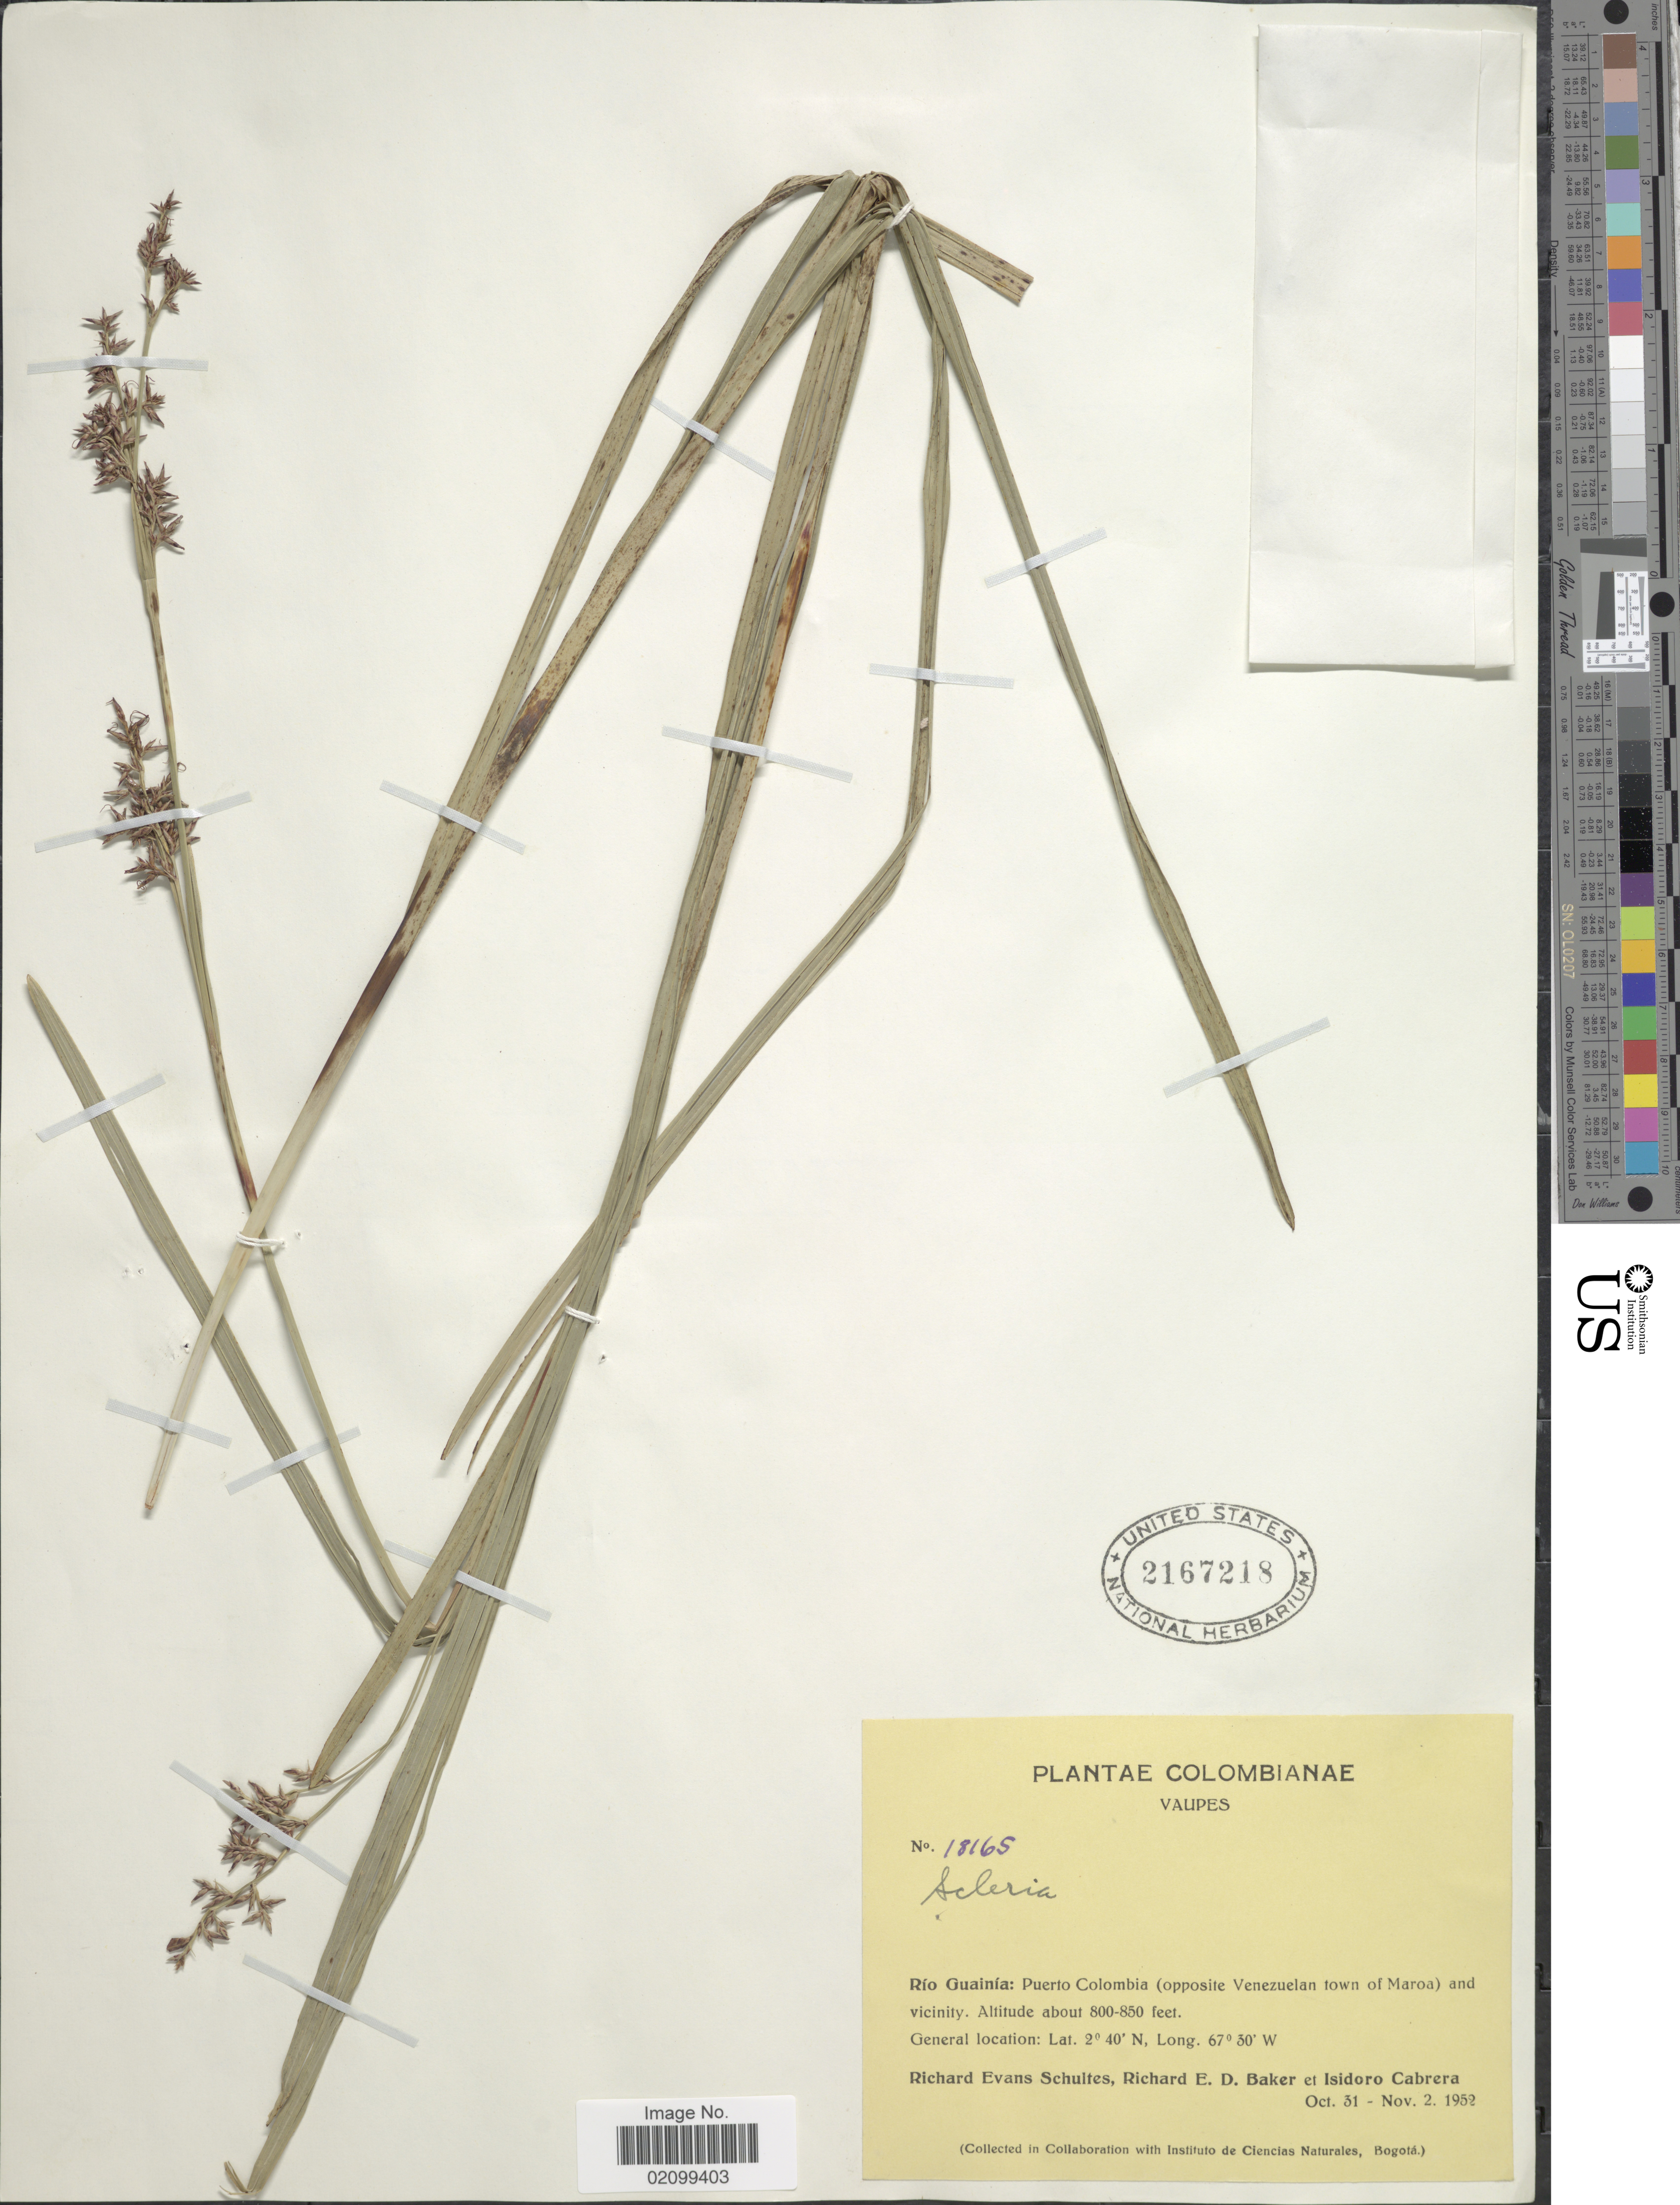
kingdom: Plantae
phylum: Tracheophyta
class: Liliopsida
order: Poales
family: Cyperaceae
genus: Scleria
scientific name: Scleria sp.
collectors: R. E. Schultes, R. E. D. Baker & I. Cabrera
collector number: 18165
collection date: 1952-10-31/1952-11-02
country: Colombia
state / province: Vaupés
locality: Rio Guainia: Puerto Colombia (opposite Venezuelan town of Maroa) and vicinity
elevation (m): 244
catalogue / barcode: US 2167218